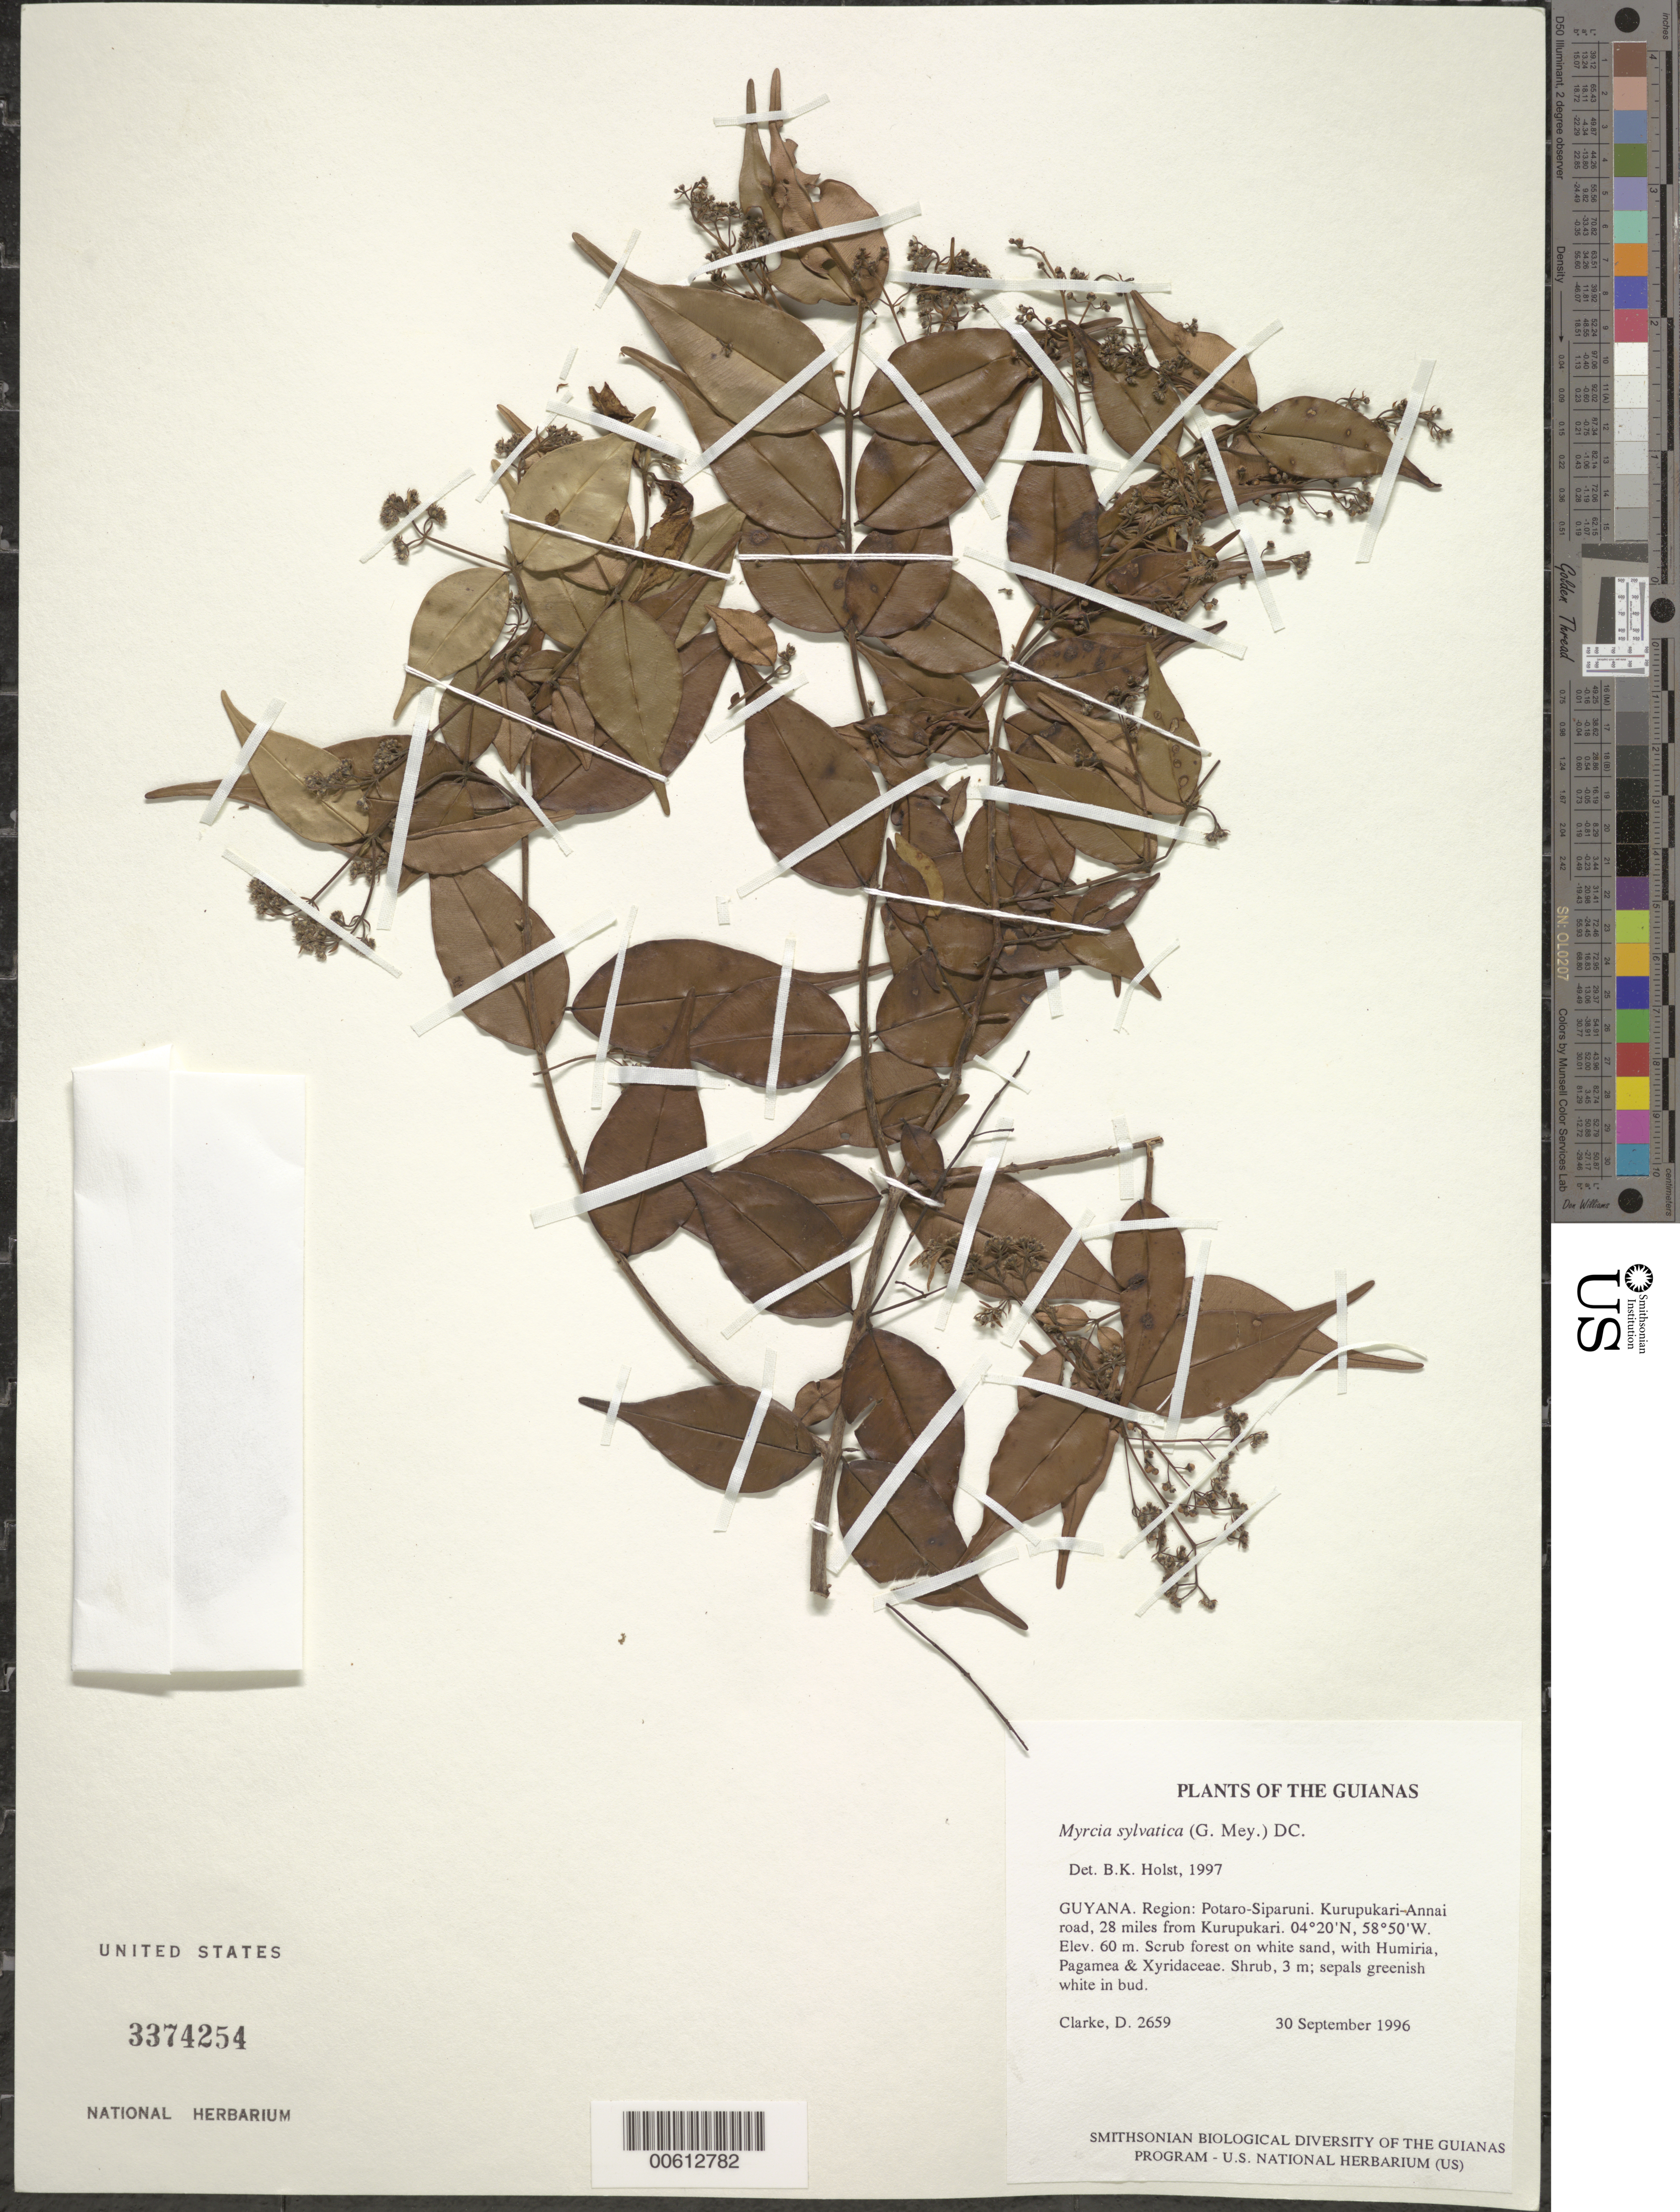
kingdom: Plantae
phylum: Tracheophyta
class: Magnoliopsida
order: Myrtales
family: Myrtaceae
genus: Myrcia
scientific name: Myrcia sylvatica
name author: (G. Mey.) DC.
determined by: Holst, Bruce K.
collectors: H. D. Clarke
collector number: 2659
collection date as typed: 30 September 1996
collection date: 1996-09-30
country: Guyana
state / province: Potaro-Siparuni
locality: Kurupukari-Annai road, 28 miles from Kurupukari; Iwokrama International Rainforest Reserve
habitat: Scrub forest on white sand, with Humiria, Pagamea & Xyridaceae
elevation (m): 60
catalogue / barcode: US 3374254